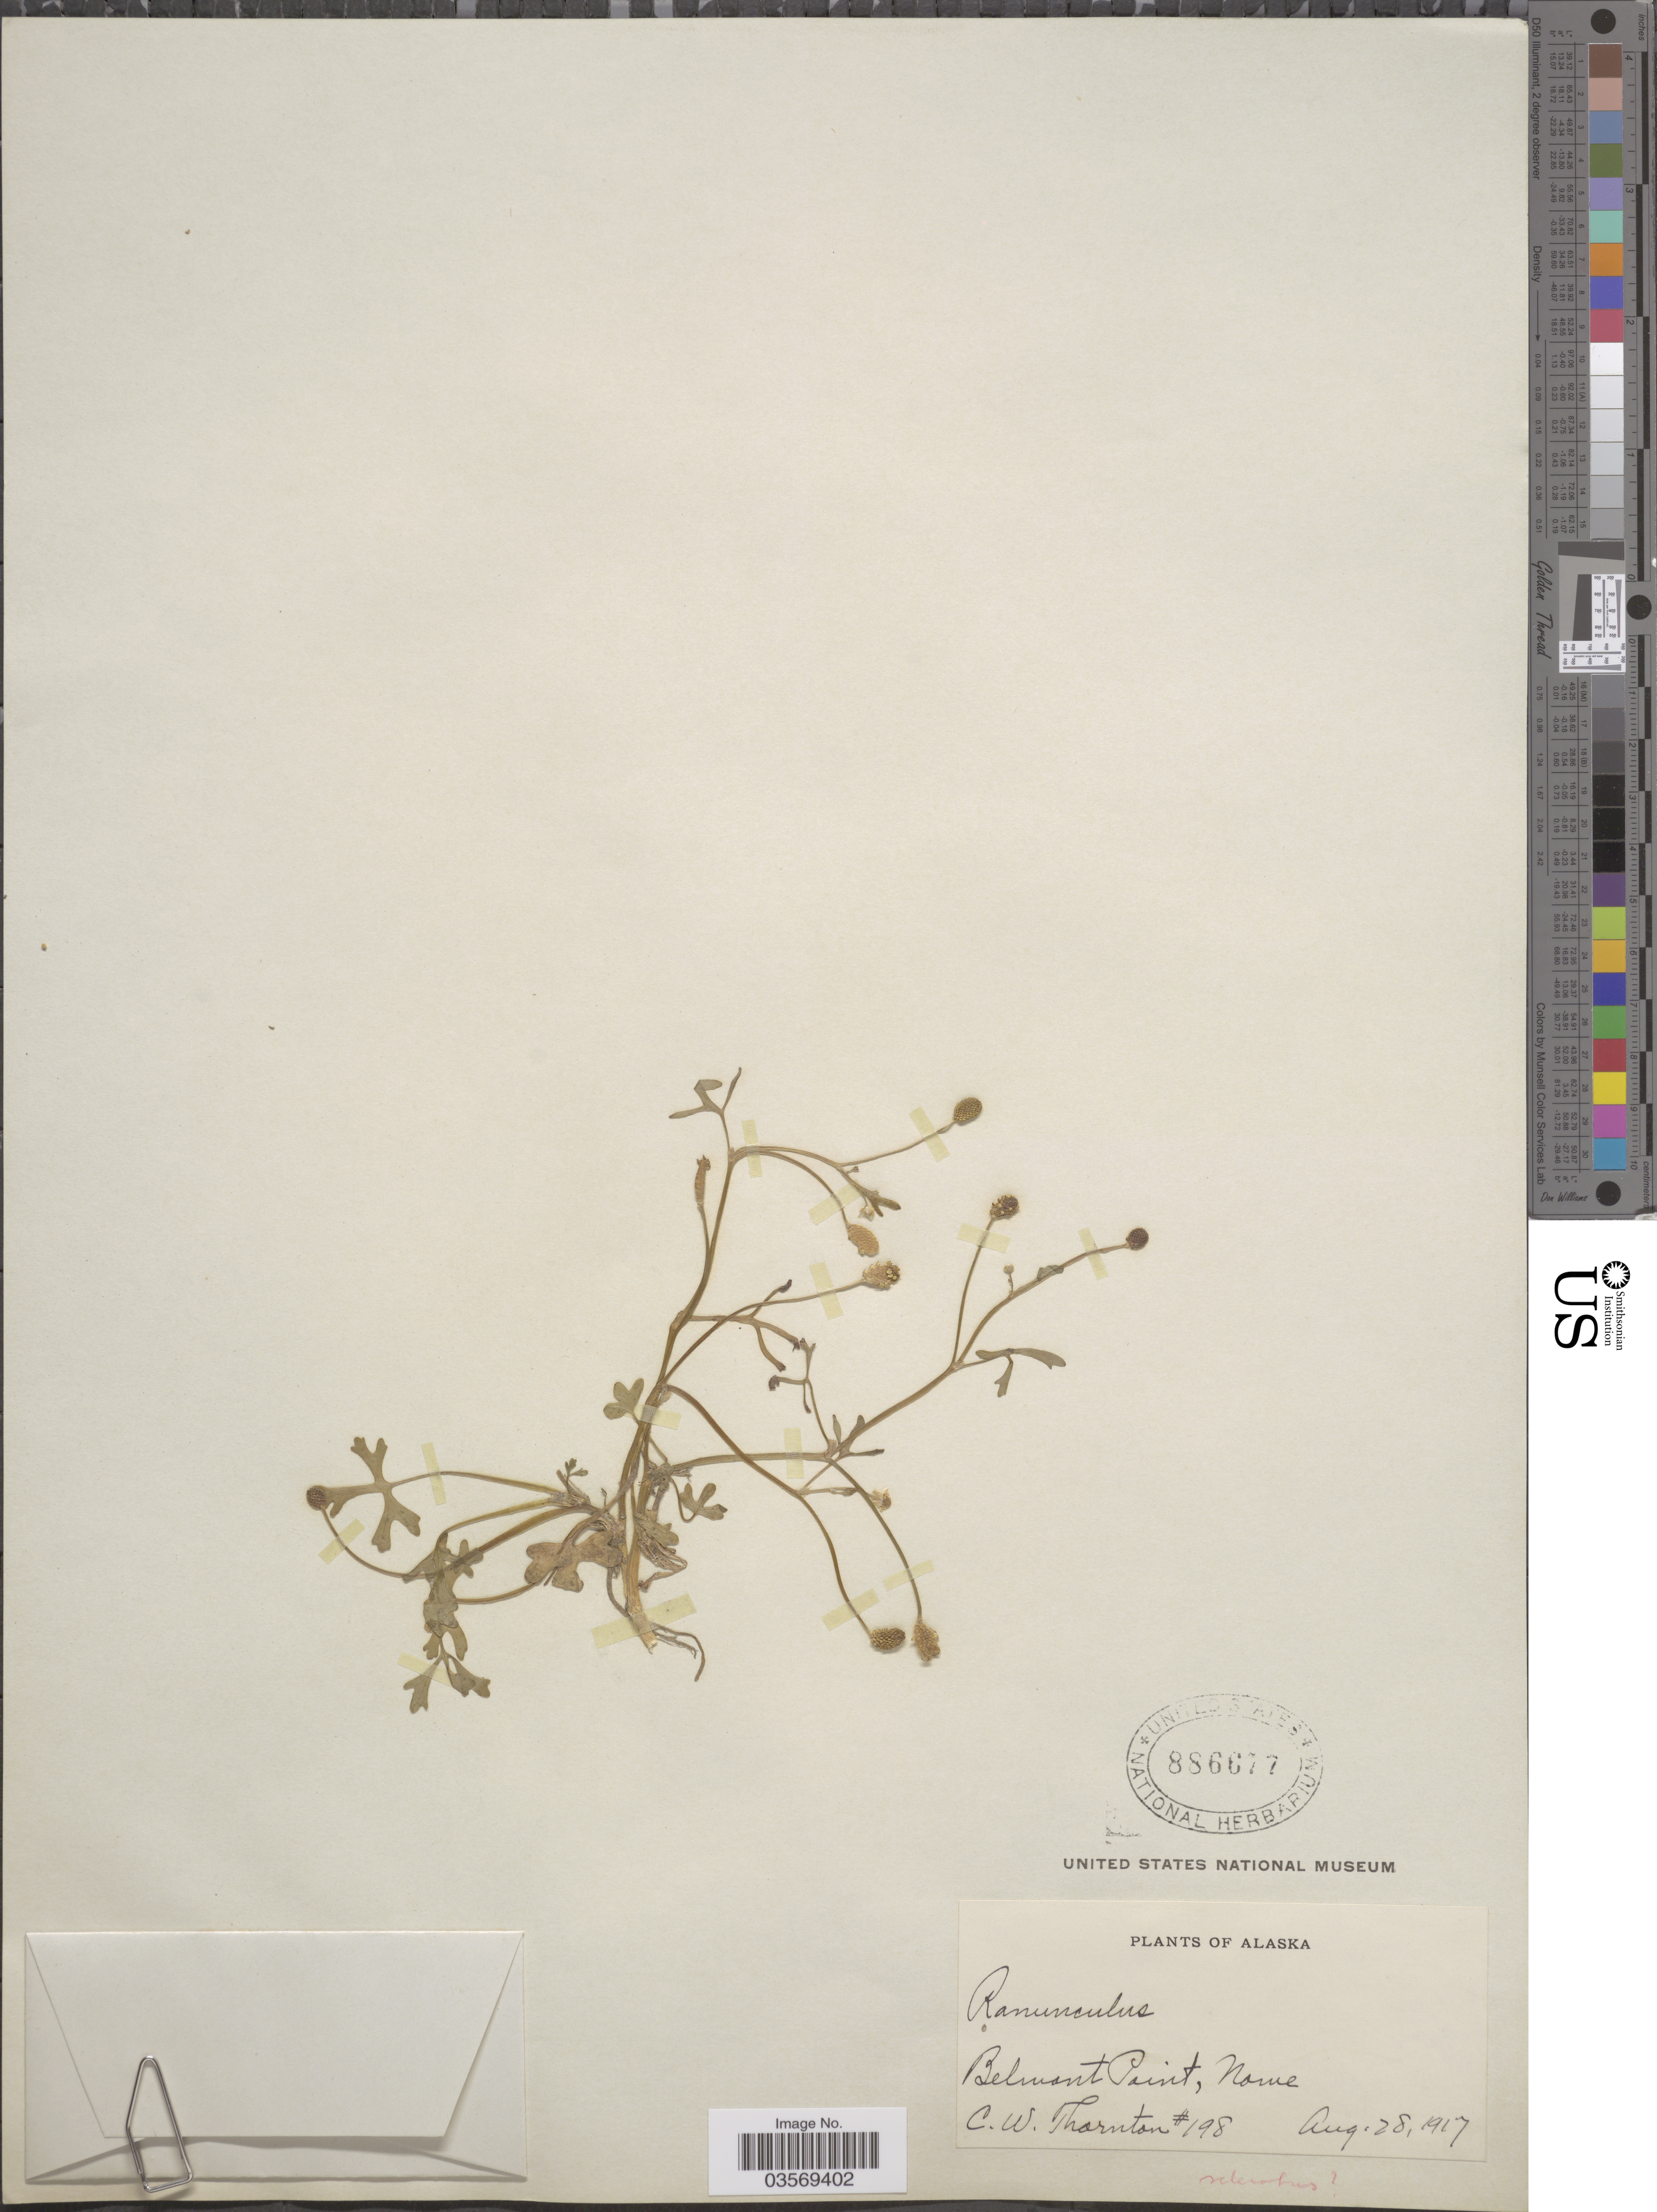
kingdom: Plantae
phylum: Tracheophyta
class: Magnoliopsida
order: Ranunculales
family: Ranunculaceae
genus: Ranunculus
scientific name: Ranunculus sceleratus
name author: L.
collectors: C. Thornton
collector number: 198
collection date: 1917-08-28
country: United States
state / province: Alaska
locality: Belmont Point, Nome.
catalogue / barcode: US 886677